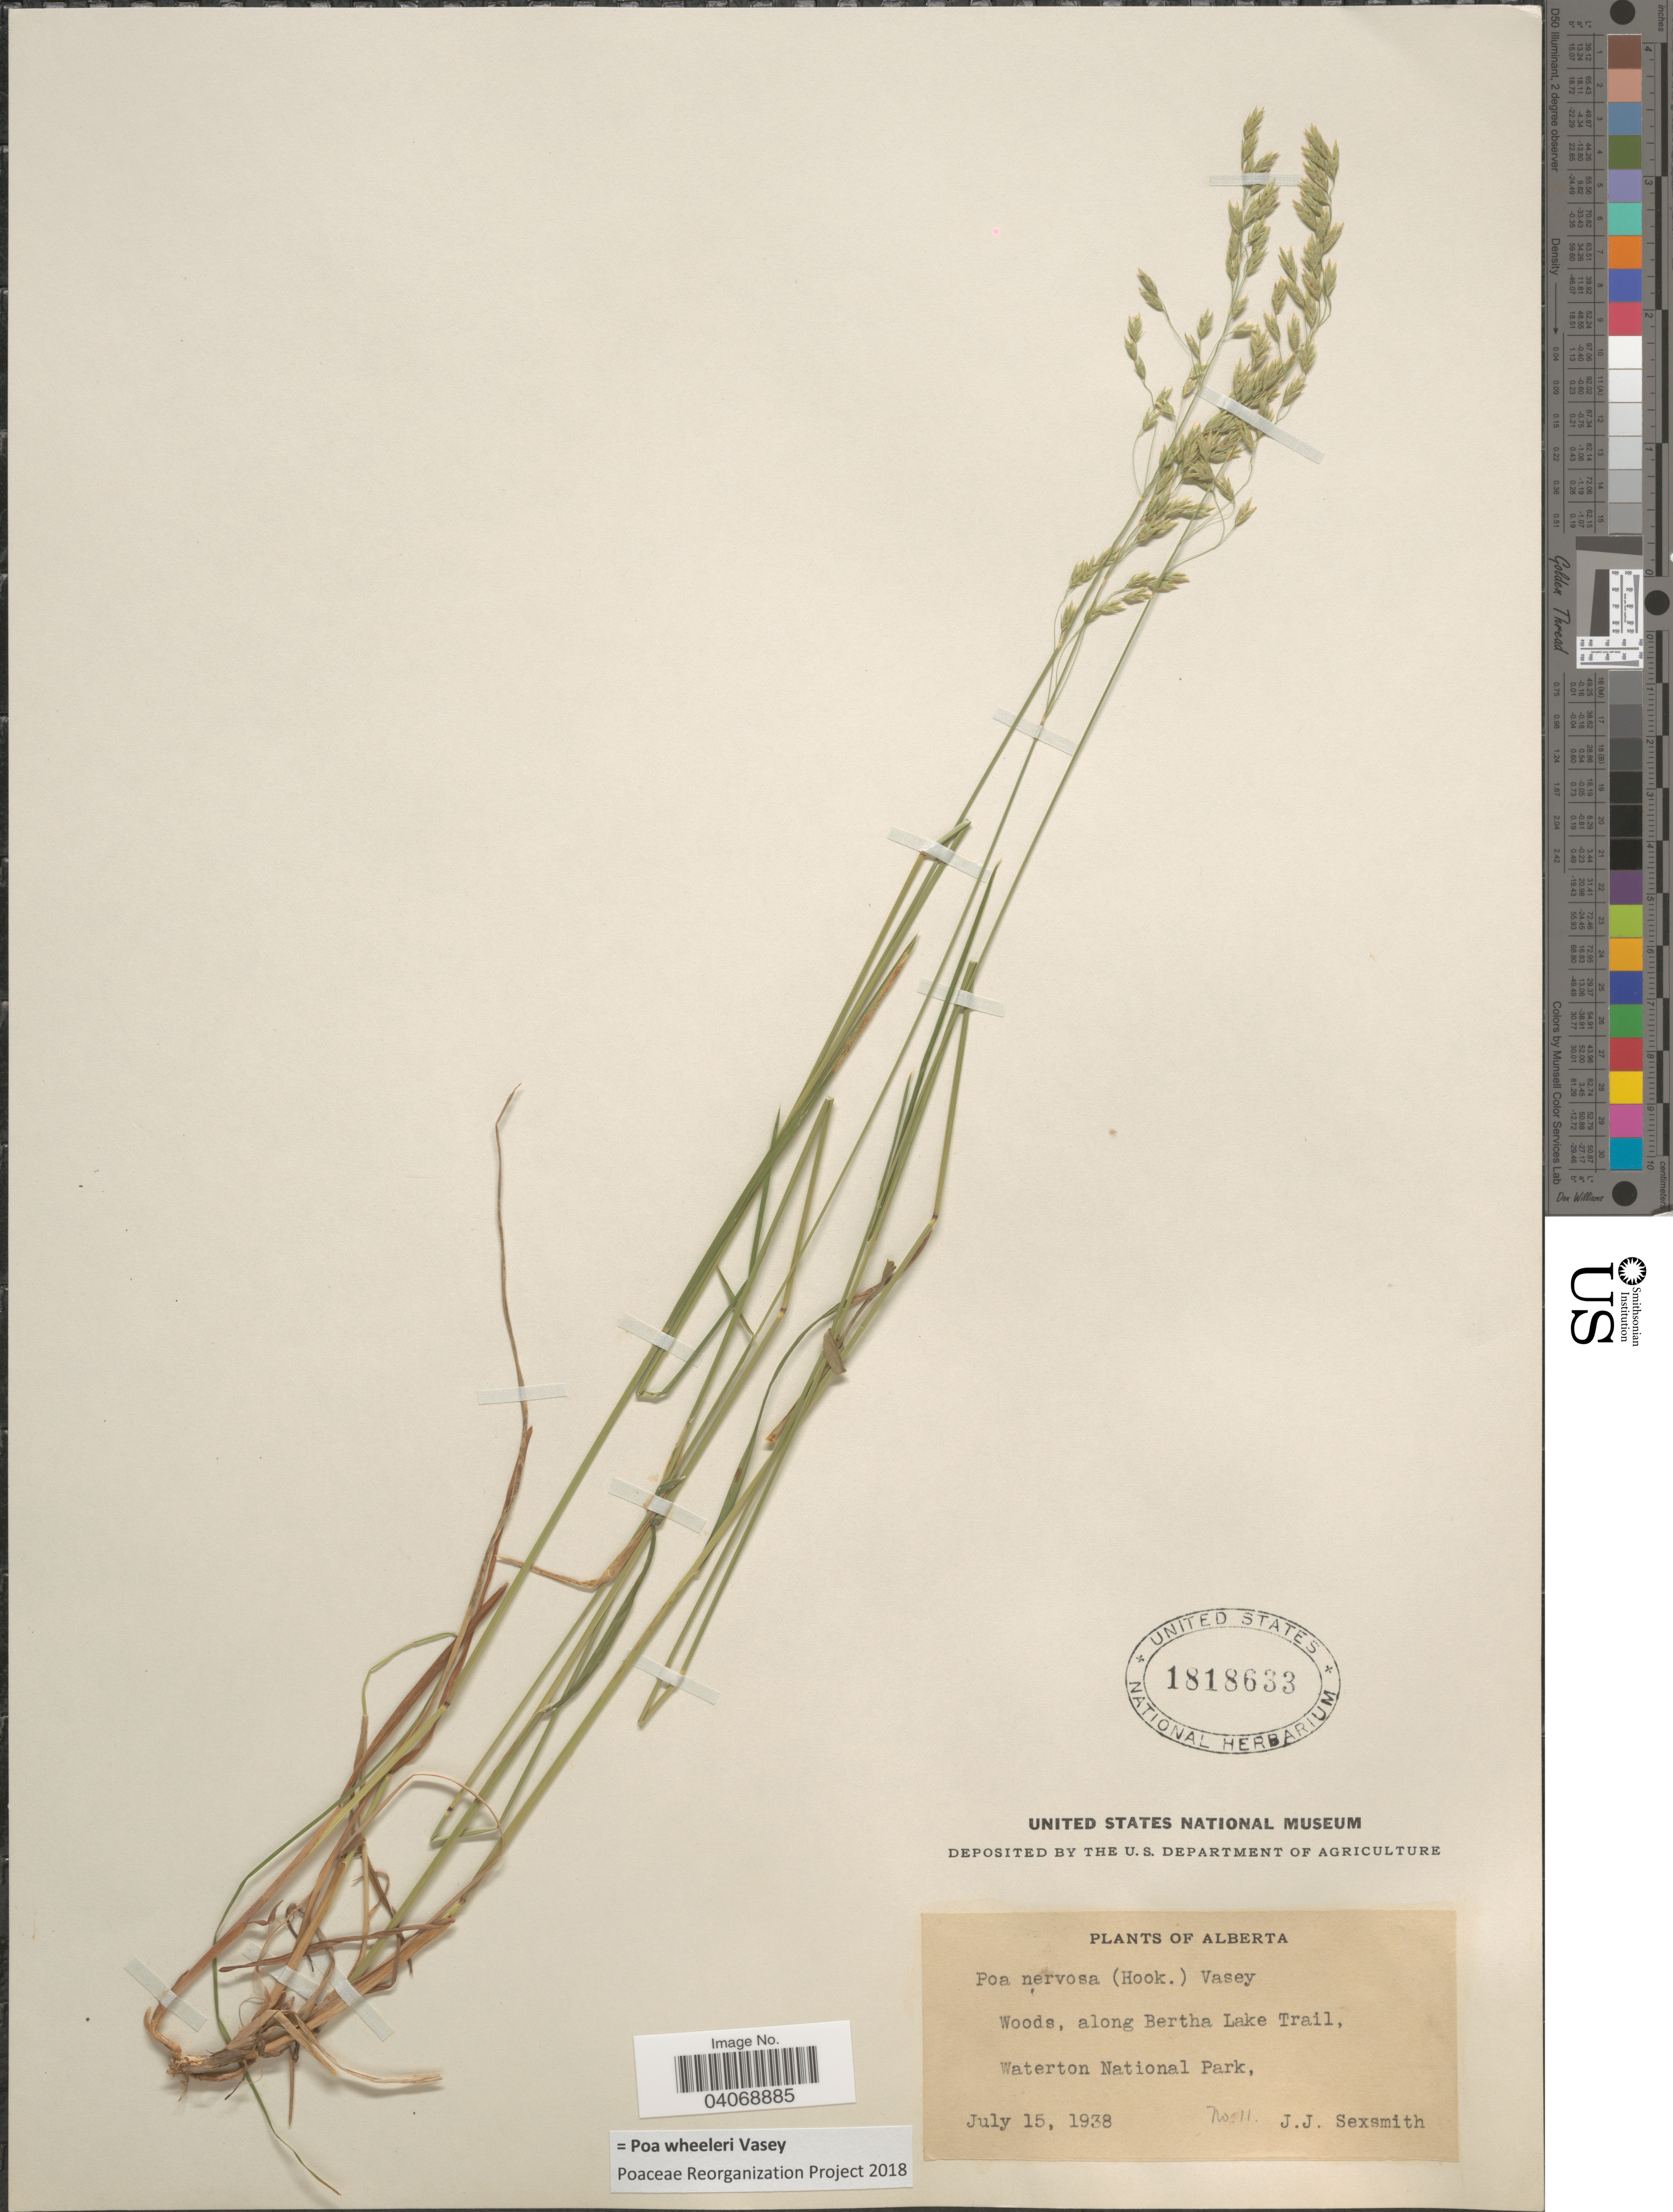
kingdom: Plantae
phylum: Tracheophyta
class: Liliopsida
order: Poales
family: Poaceae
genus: Poa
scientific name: Poa wheeleri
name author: Vasey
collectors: J. Sexsmith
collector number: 11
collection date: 1938-07-15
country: Canada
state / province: Alberta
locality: Woods, along Bertha Lake Trail, Waterton National Park.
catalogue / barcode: US 1818633